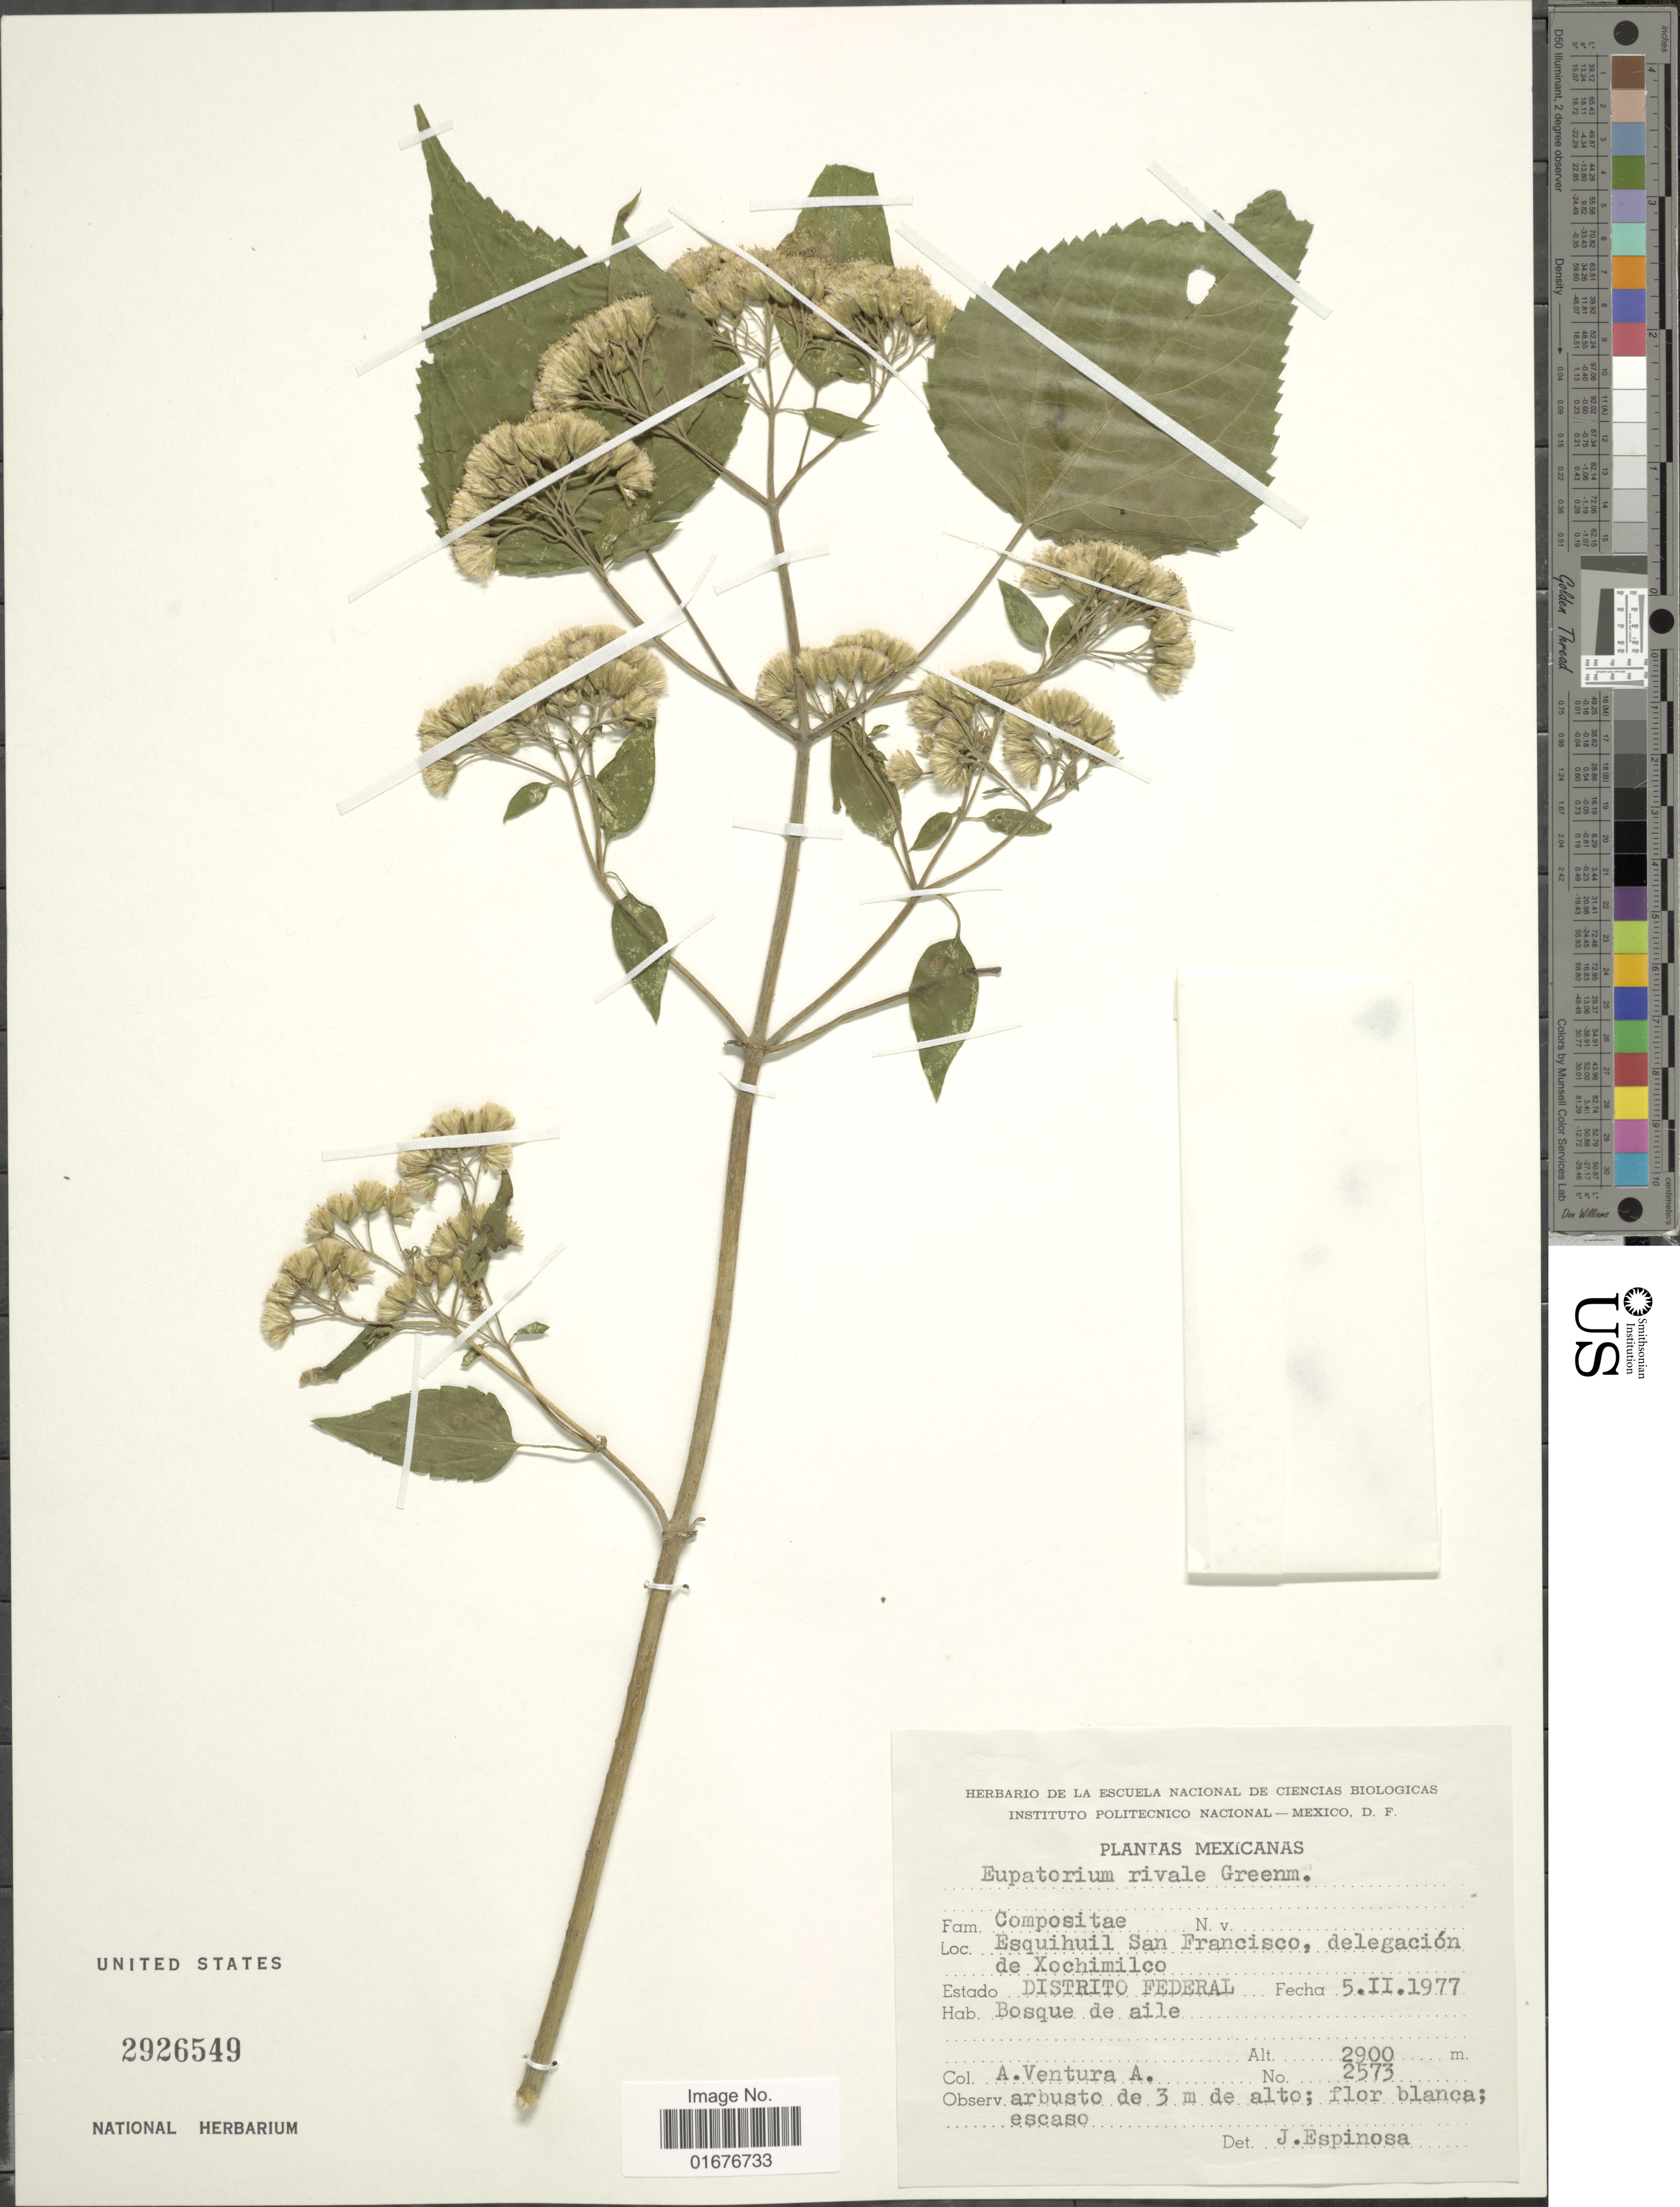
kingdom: Plantae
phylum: Tracheophyta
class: Magnoliopsida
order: Asterales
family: Asteraceae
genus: Ageratina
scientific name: Ageratina rivalis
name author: (Greenm.) R.M. King & H. Rob.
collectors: A. Ventura A.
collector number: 2573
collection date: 1977-02-05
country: Mexico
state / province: Distrito Federal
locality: Esquihuil San Francisco, delegación de Xochimilsco, Bosque de aile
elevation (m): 2900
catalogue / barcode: US 2926549